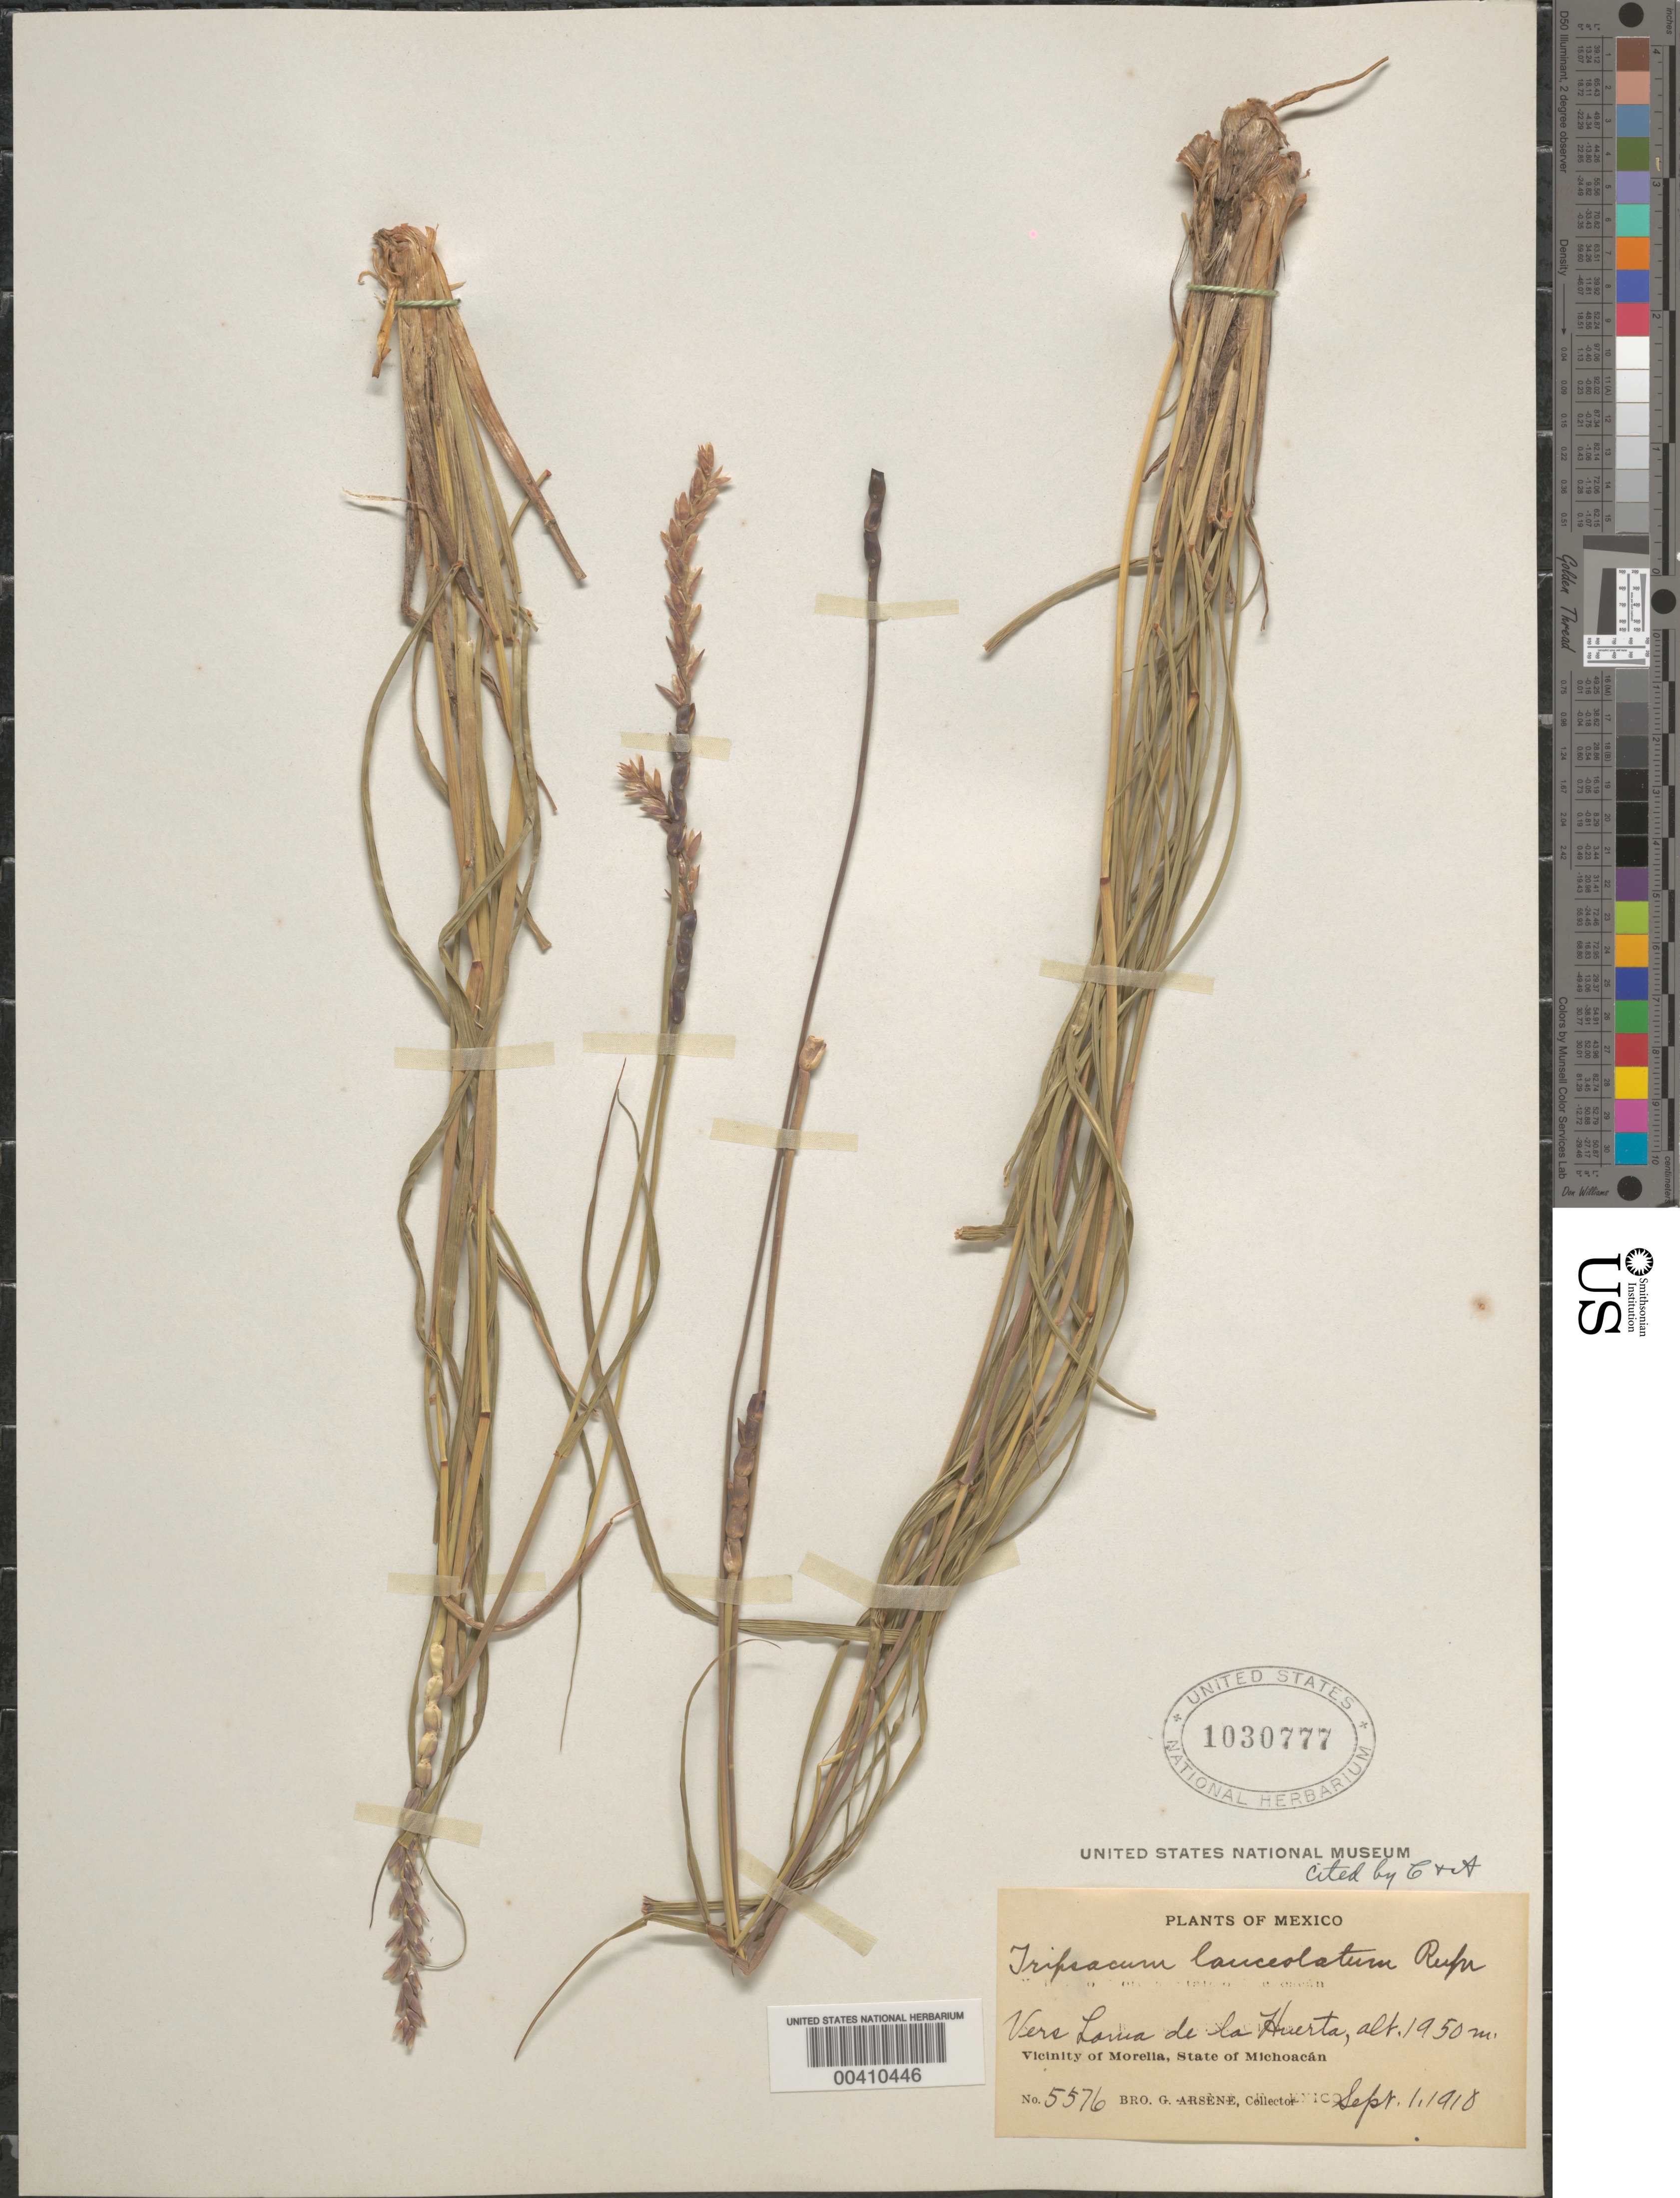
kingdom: Plantae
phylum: Tracheophyta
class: Liliopsida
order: Poales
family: Poaceae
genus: Tripsacum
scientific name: Tripsacum lanceolatum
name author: Rupr. ex E. Fourn.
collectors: Bro. G. Arsène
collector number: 5576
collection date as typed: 1 Sep 1910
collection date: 1910-09-01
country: Mexico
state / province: Michoacán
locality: Vers Loma de la Huerta, vicinity of Morelia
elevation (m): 1950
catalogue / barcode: US 1030777